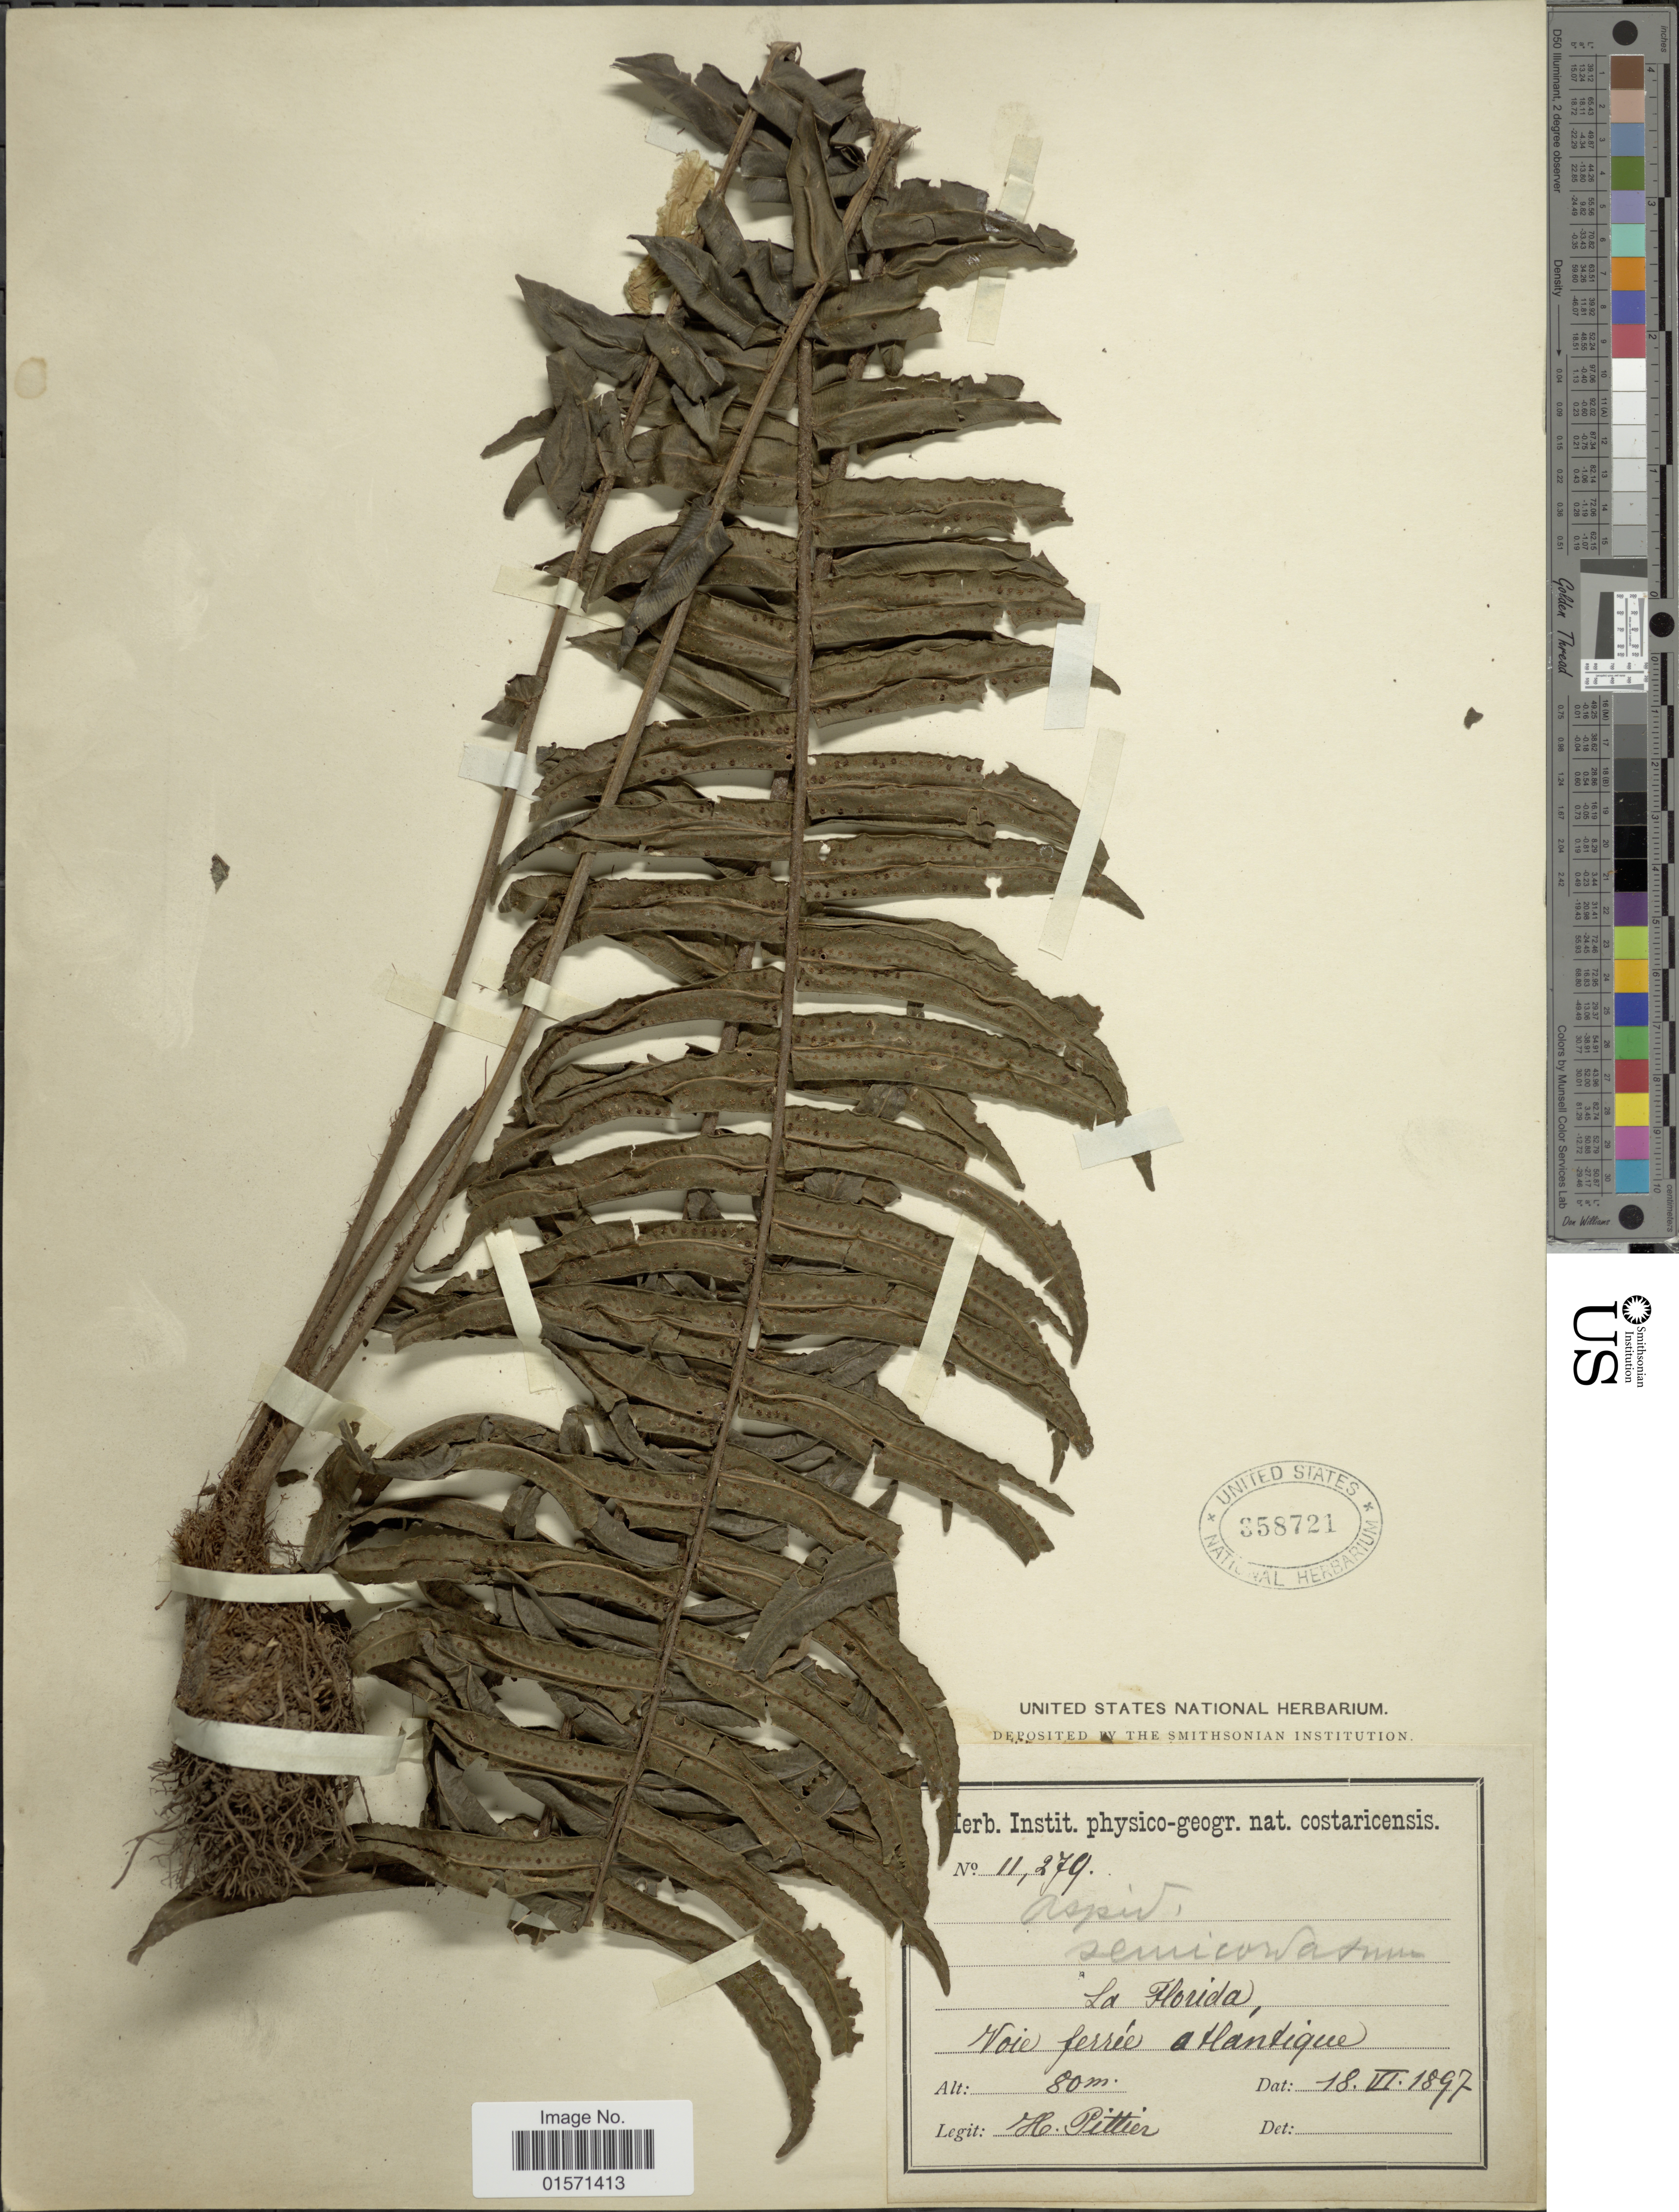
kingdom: Plantae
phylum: Tracheophyta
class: Polypodiopsida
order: Polypodiales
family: Lomariopsidaceae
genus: Cyclopeltis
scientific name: Cyclopeltis semicordata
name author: (Sw.) J. Sm.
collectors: H. F. Pittier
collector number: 11279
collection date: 1897-06-18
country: Honduras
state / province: Copán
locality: Voie ferrie Handique. La Florida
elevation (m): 80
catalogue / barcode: US 358721